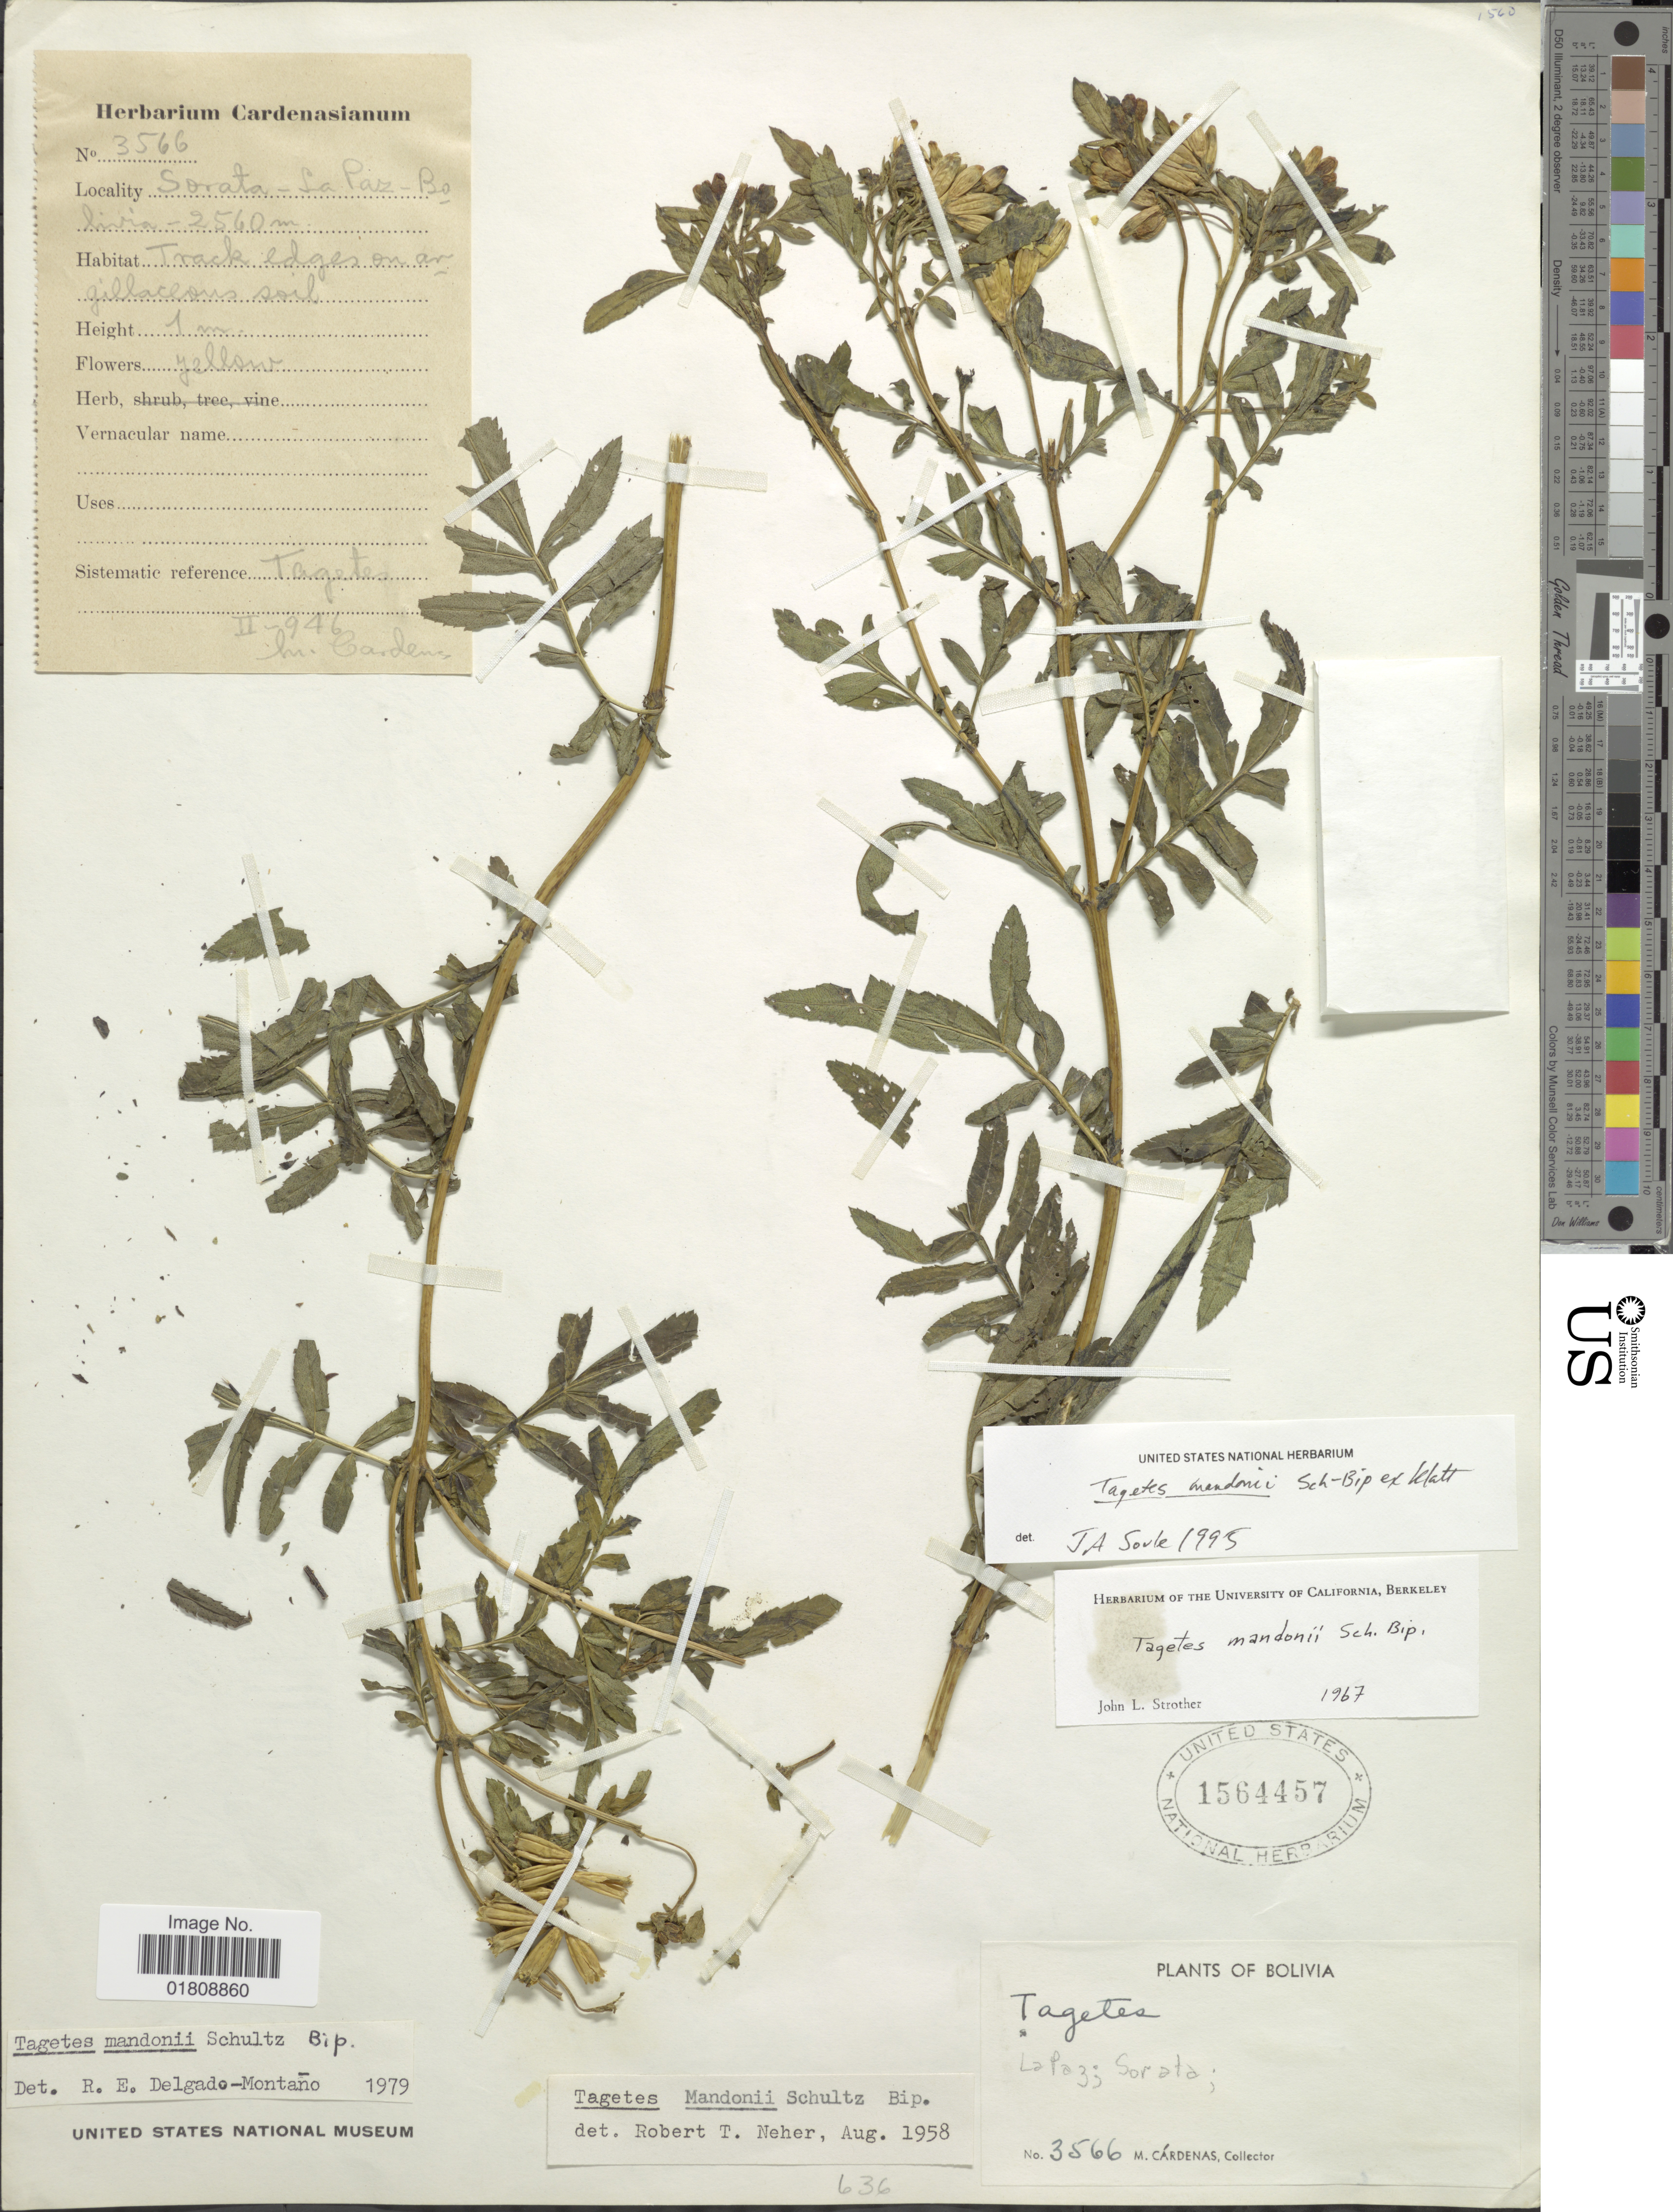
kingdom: Plantae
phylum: Tracheophyta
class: Magnoliopsida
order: Asterales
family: Asteraceae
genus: Tagetes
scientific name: Tagetes mandonii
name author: Sch. Bip. ex Klatt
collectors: M. Cárdenas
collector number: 3566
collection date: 1946-02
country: Bolivia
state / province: La Paz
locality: Sorata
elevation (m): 2560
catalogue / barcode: US 1564457